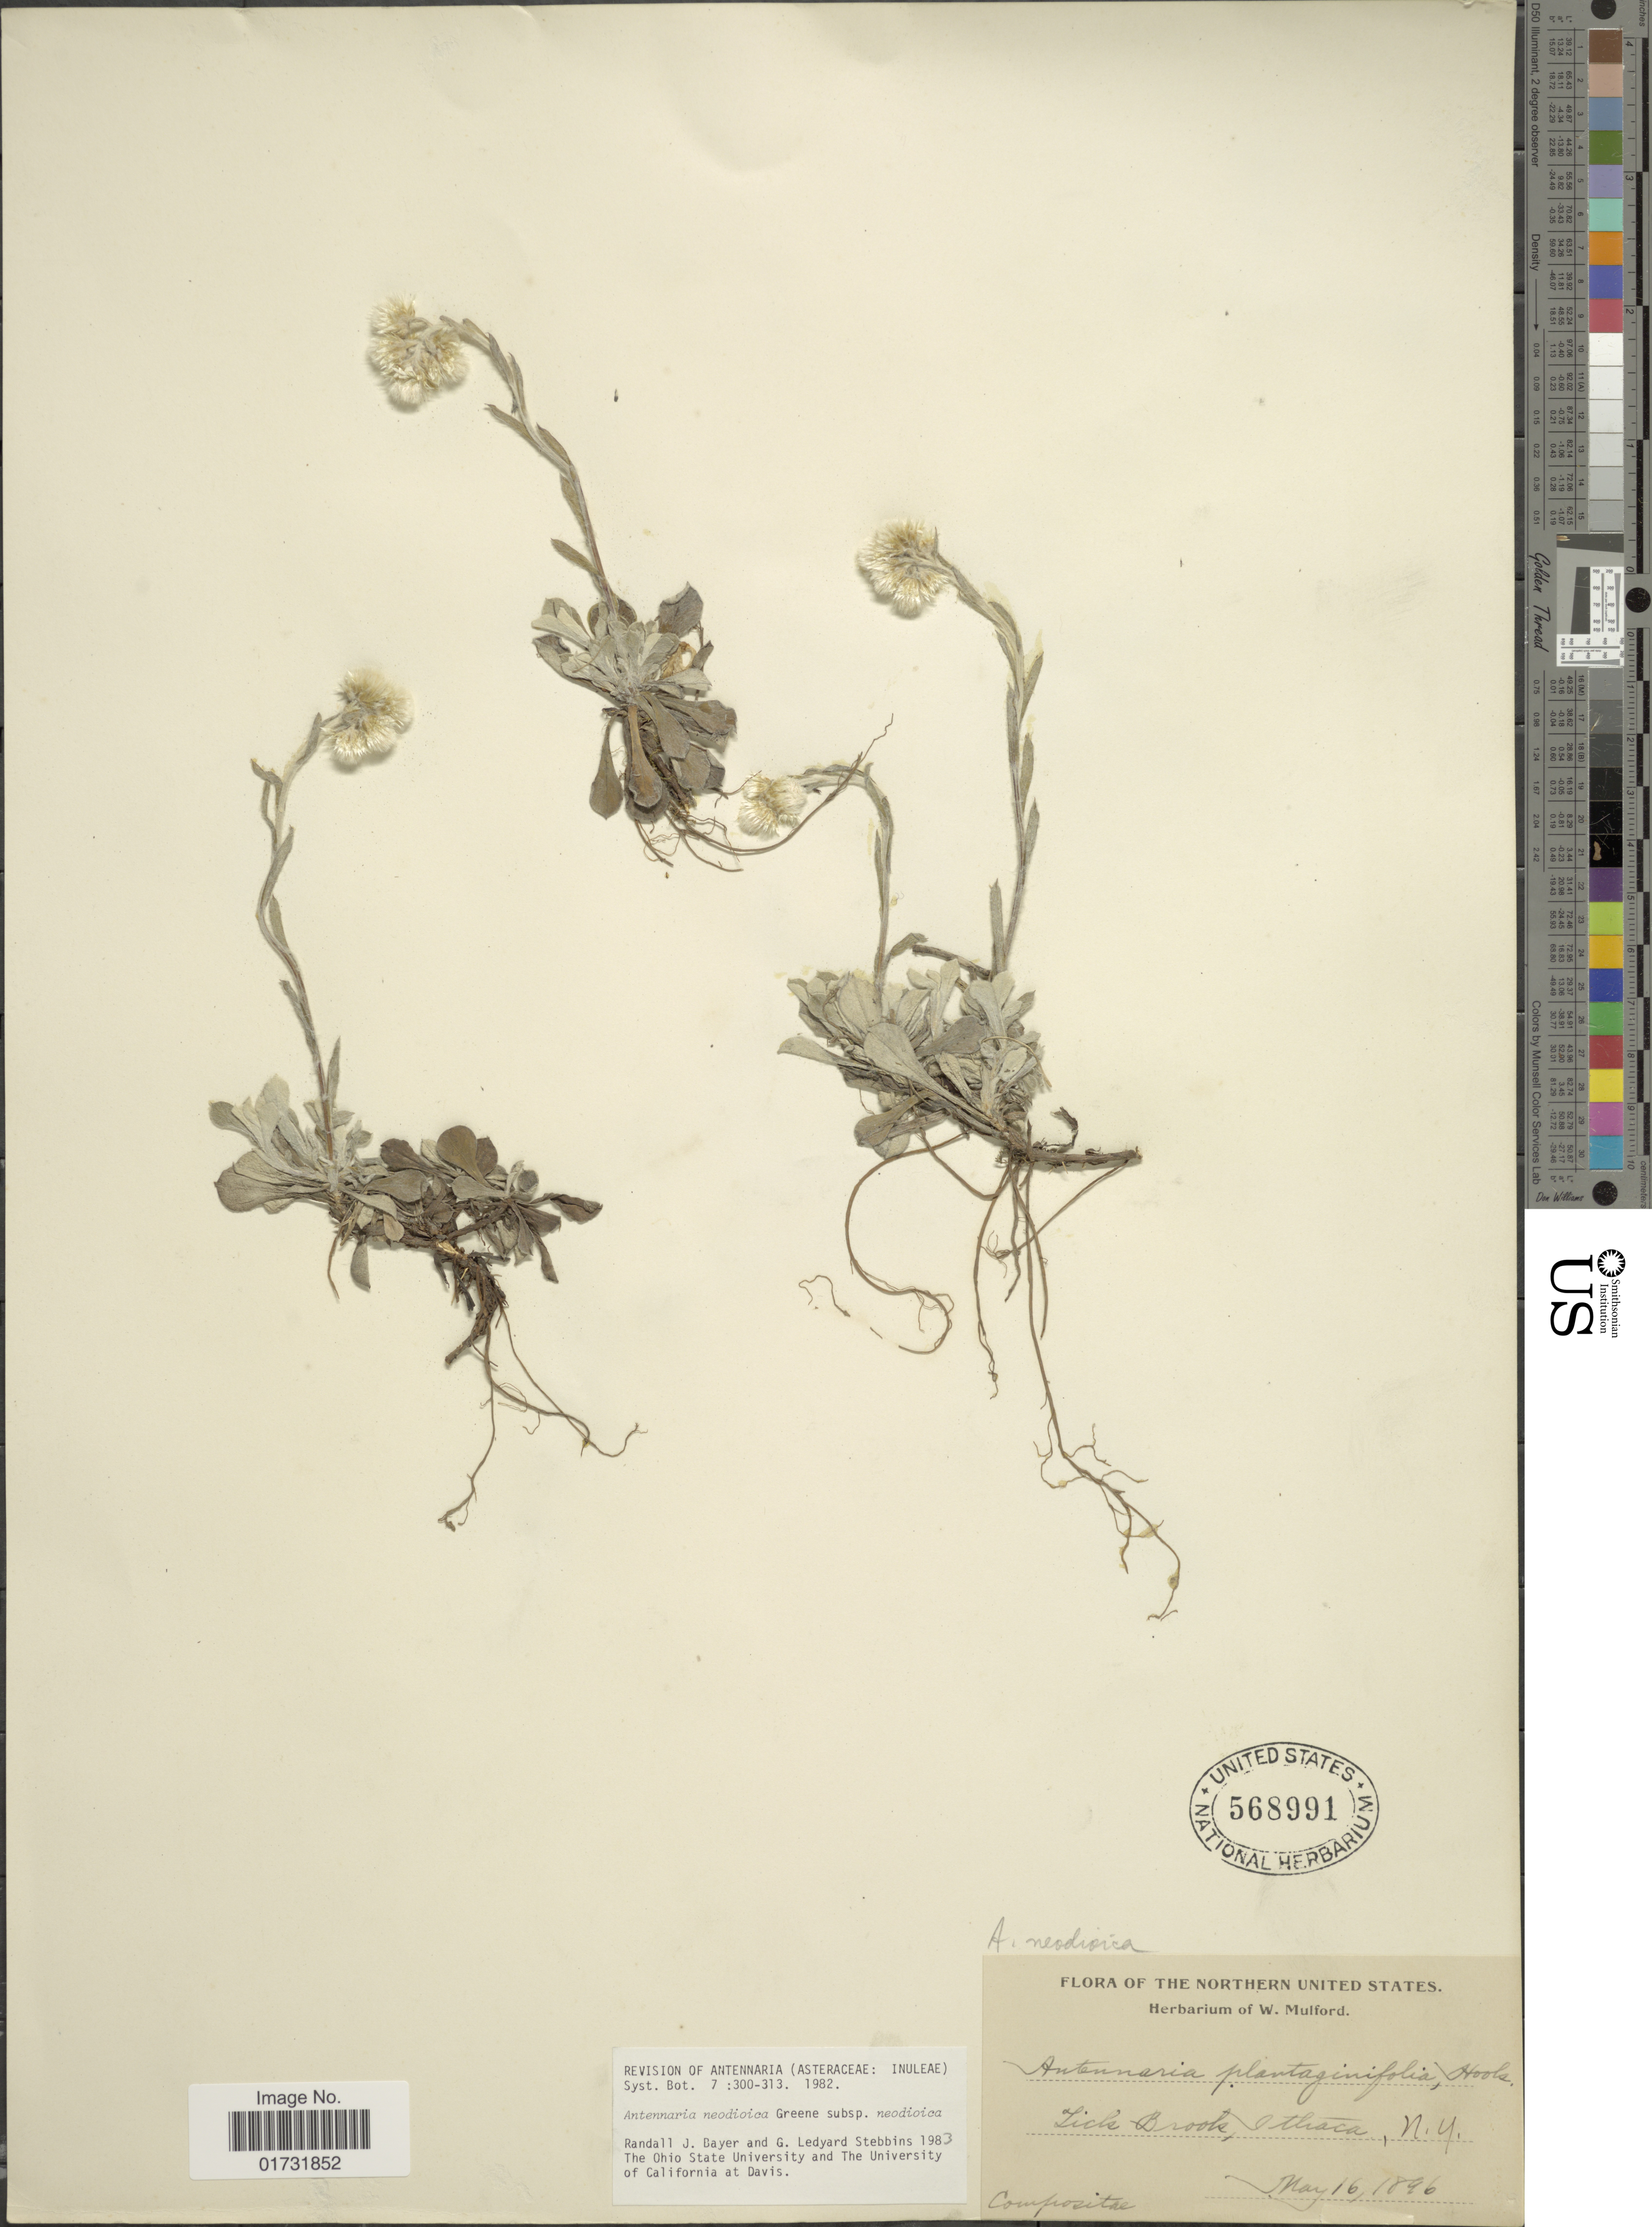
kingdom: Plantae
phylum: Tracheophyta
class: Magnoliopsida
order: Asterales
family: Asteraceae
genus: Antennaria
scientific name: Antennaria neodioica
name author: Greene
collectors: ex herb. W. Mulford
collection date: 1896-05-16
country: United States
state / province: New York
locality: Lick Brook, Ithaca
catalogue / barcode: US 568991